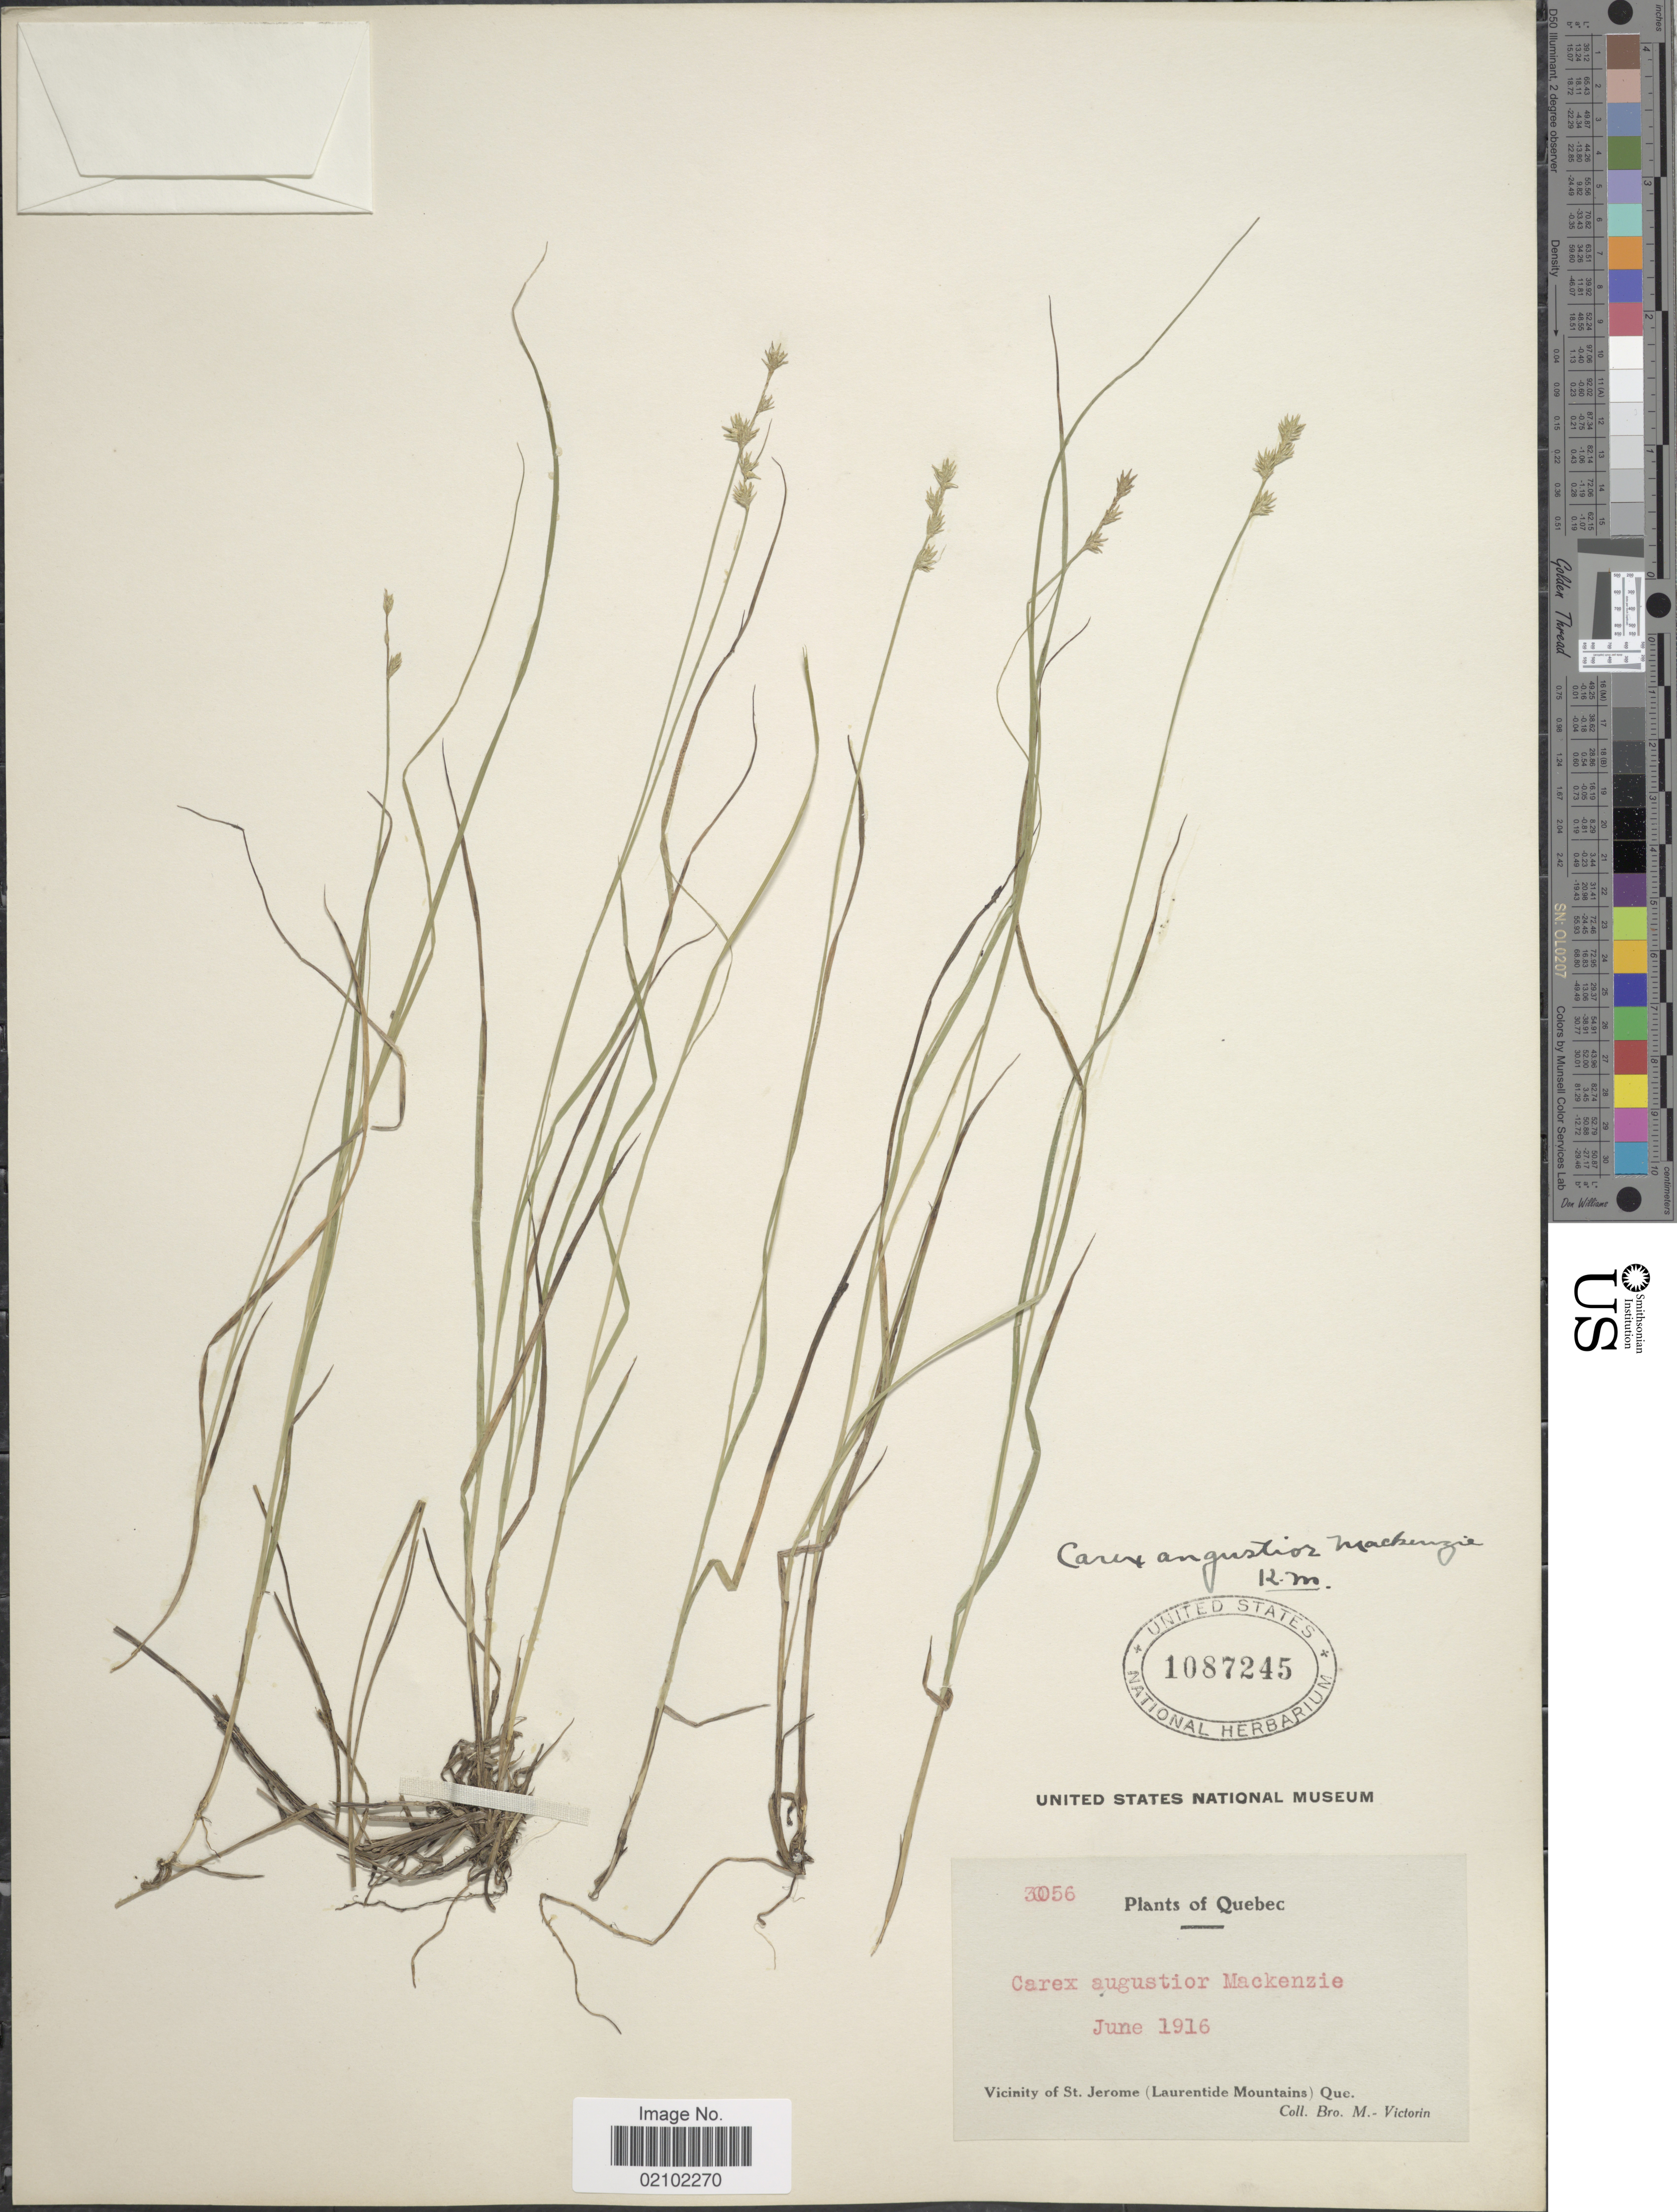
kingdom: Plantae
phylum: Tracheophyta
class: Liliopsida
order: Poales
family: Cyperaceae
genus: Carex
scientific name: Carex echinata subsp. echinata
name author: Murray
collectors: Fr. Marie-Victorin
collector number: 3056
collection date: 1916-06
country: Canada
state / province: Quebec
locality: Viicnity of St. Jerome (Laurentide Mountains) Que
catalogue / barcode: US 1087245